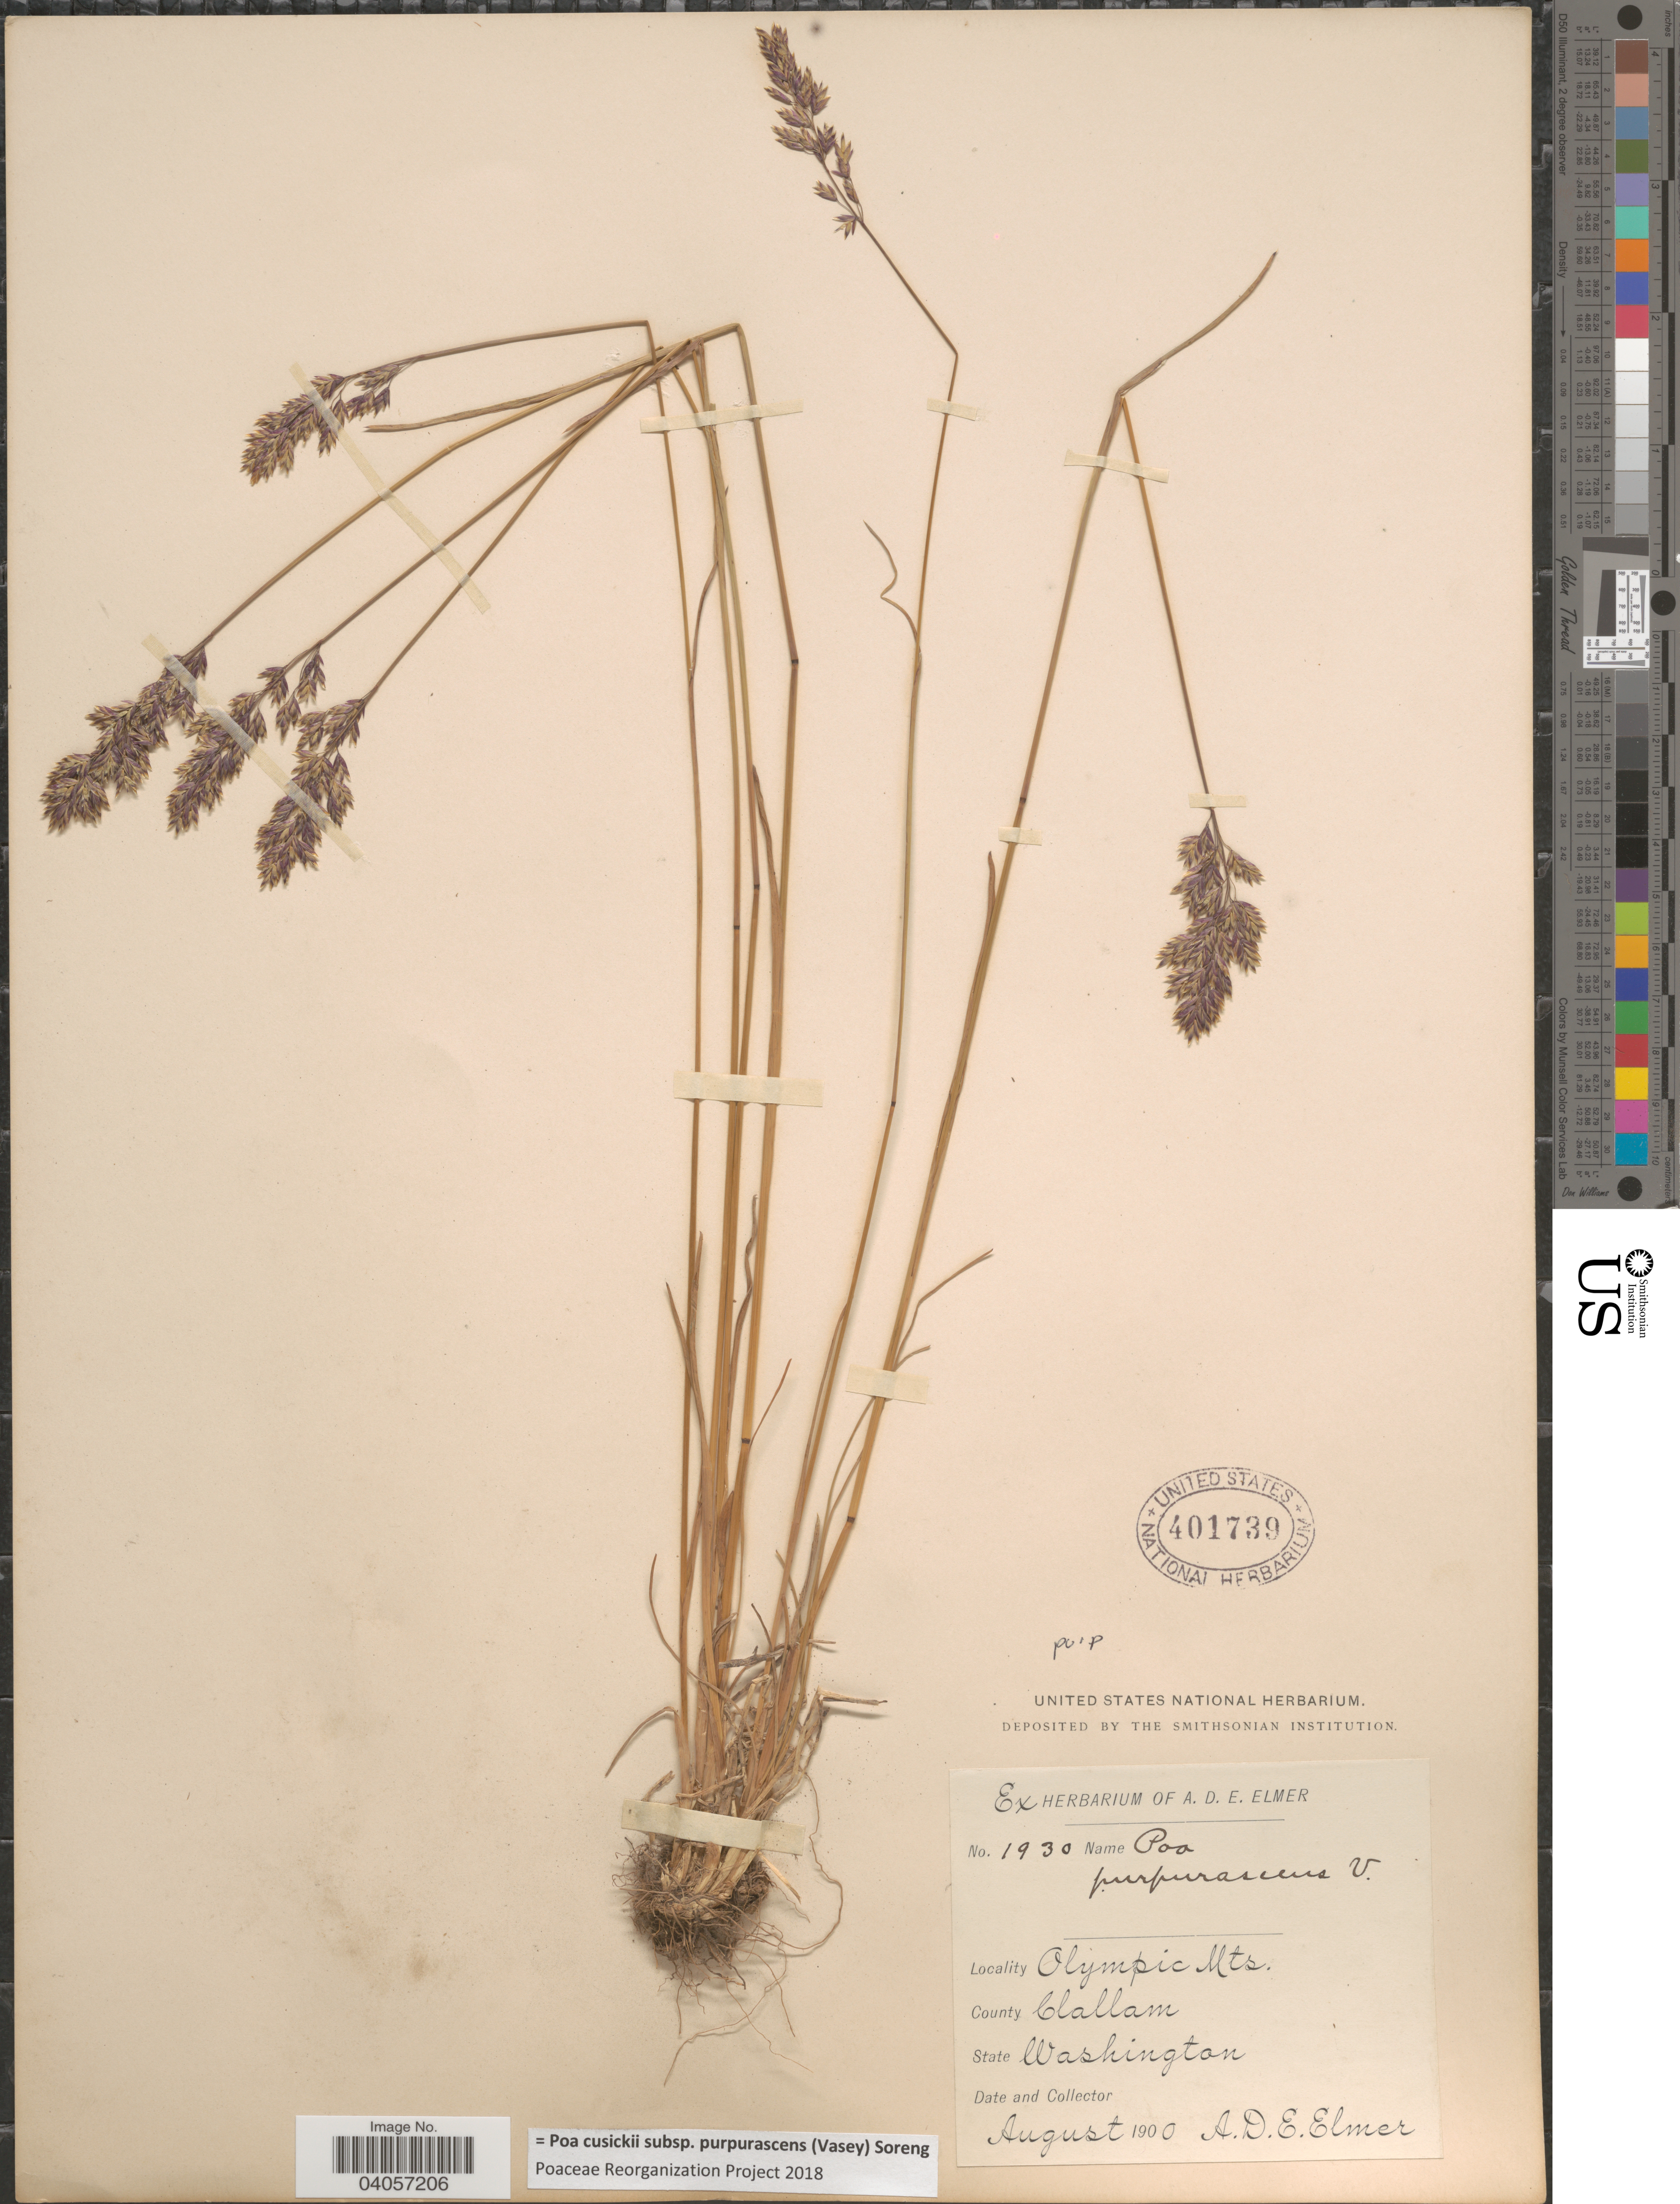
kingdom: Plantae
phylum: Tracheophyta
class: Liliopsida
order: Poales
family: Poaceae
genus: Poa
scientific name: Poa cusickii subsp. purpurascens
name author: (Vasey) Soreng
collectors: A. D. E. Elmer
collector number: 1930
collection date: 1900-08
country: United States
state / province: Washington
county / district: Clallam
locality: Olympic Mts. County Clallam.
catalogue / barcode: US 401739